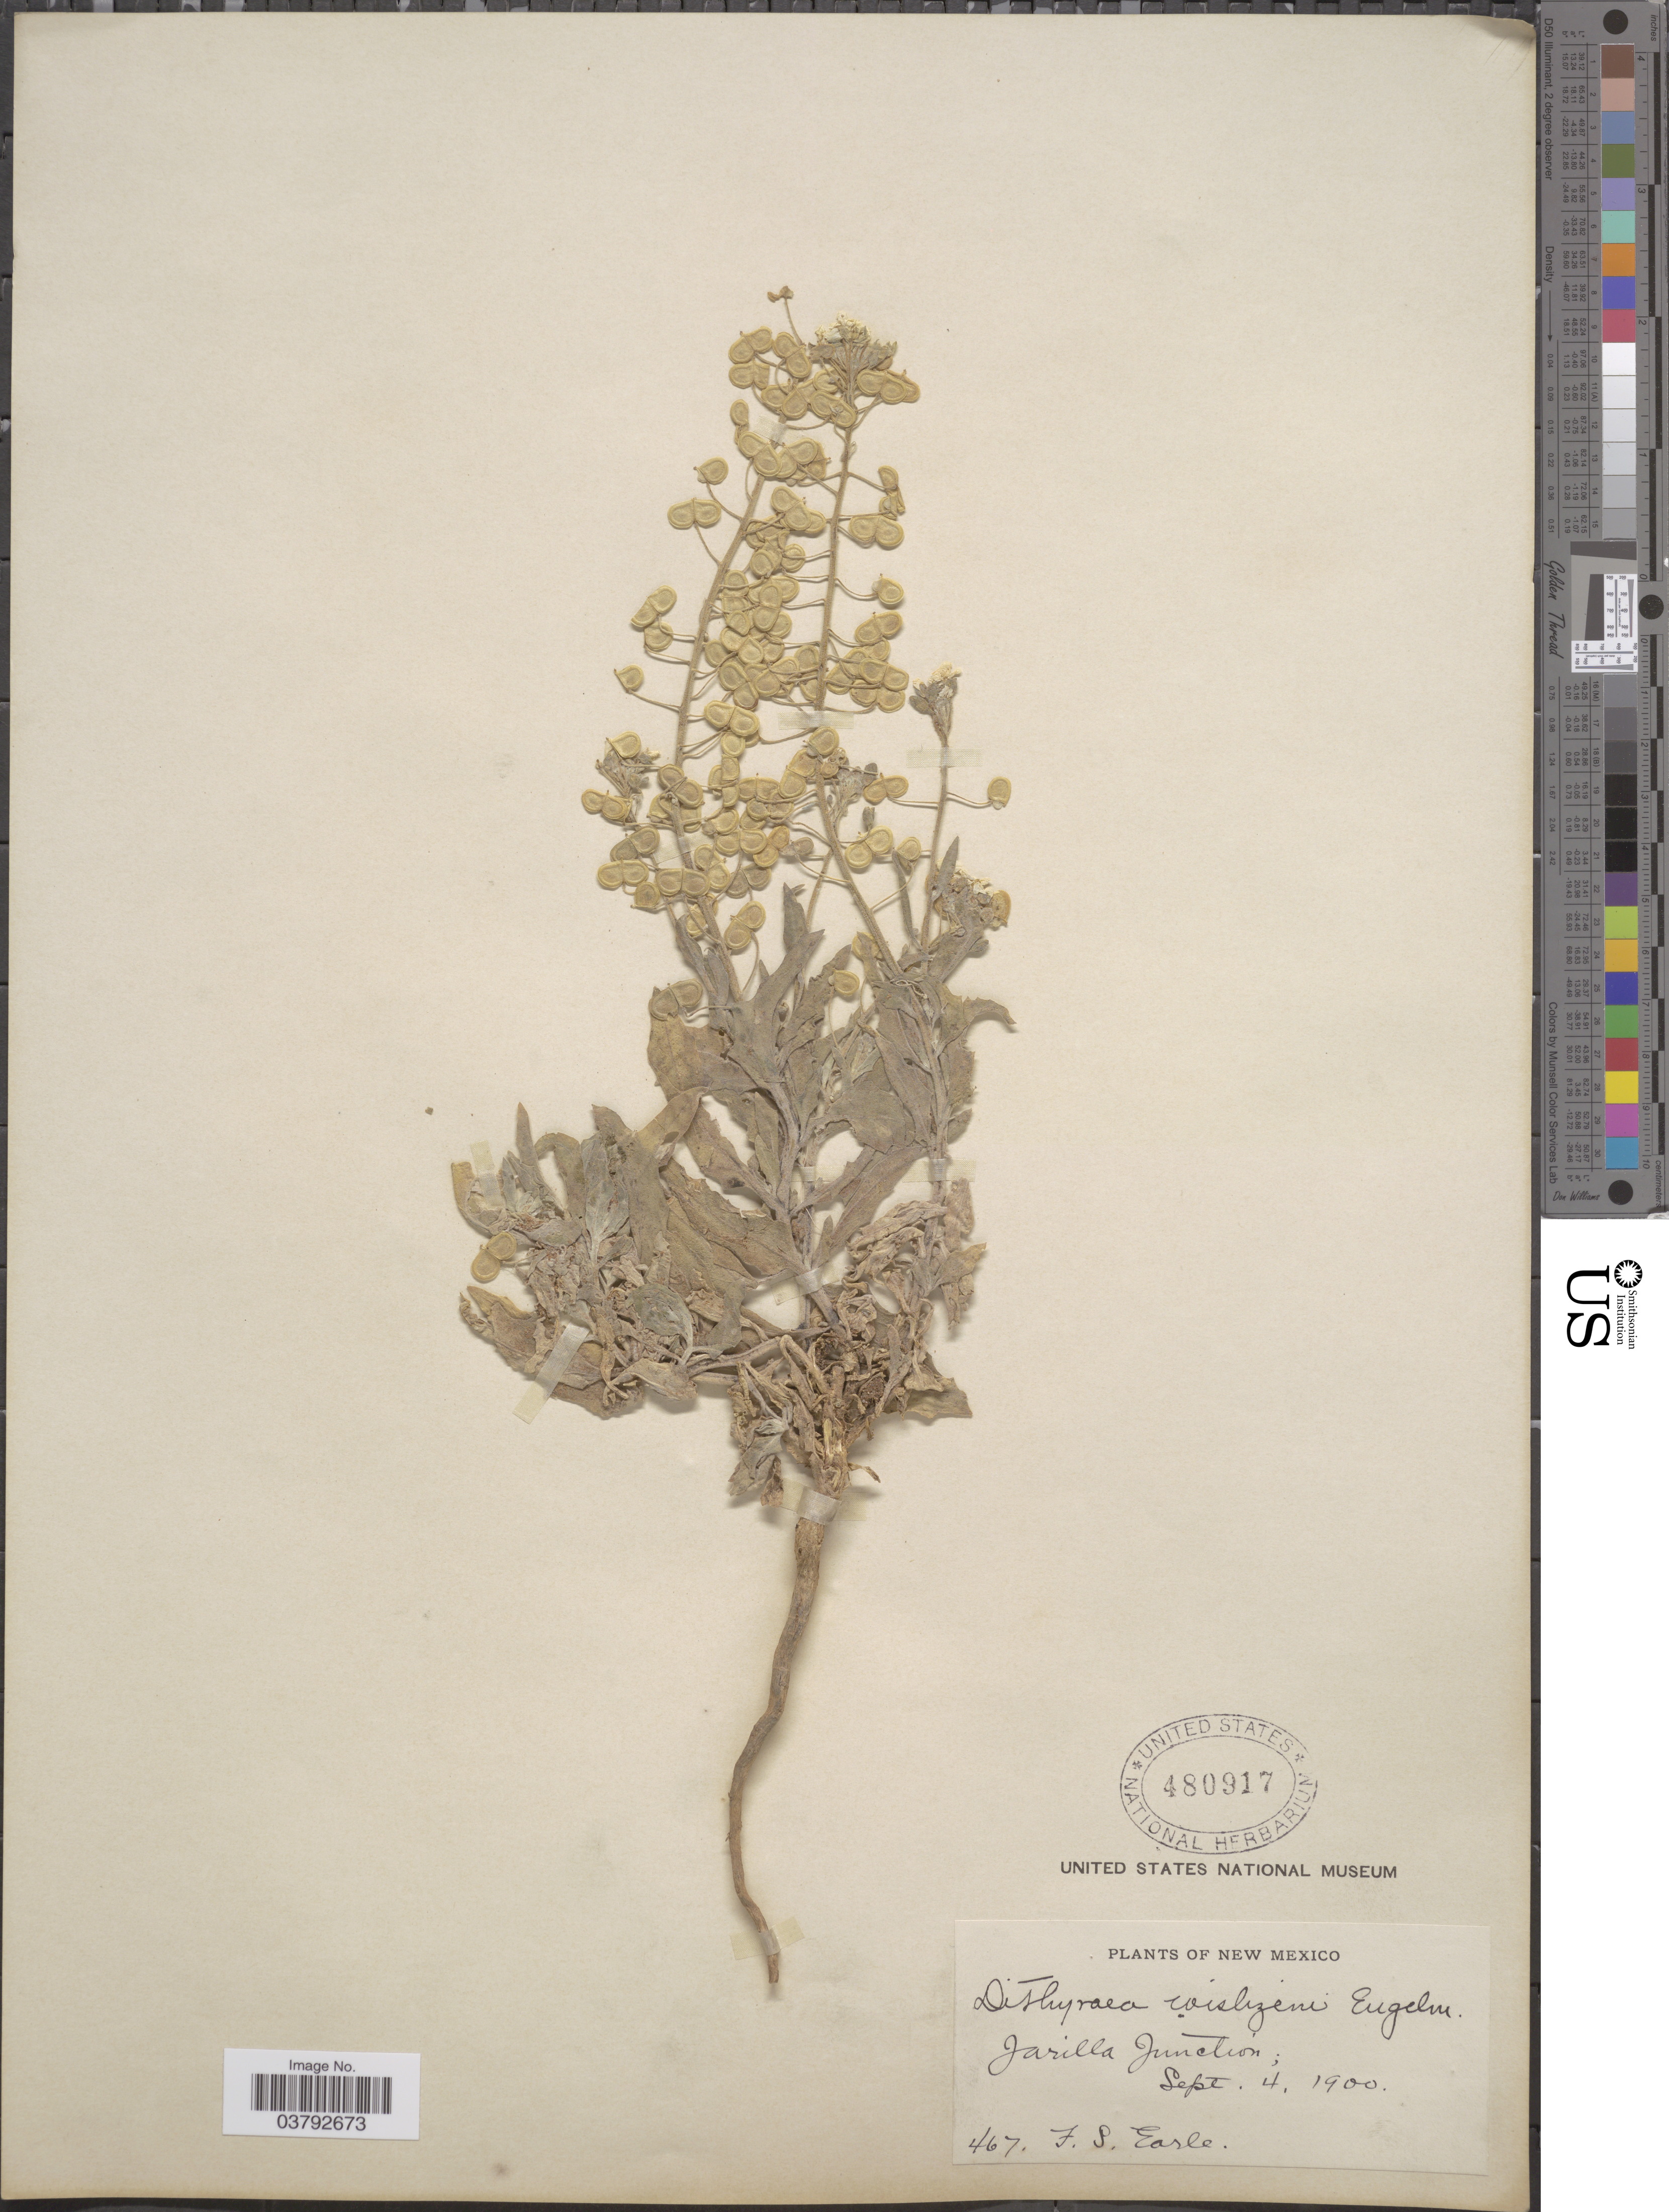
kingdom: Plantae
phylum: Tracheophyta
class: Magnoliopsida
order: Brassicales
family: Brassicaceae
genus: Dithyrea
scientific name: Dithyrea wislizeni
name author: Engelm.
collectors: F. S. Earle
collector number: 467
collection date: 1900-09-04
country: United States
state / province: New Mexico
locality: Jarilla Junction.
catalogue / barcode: US 480917